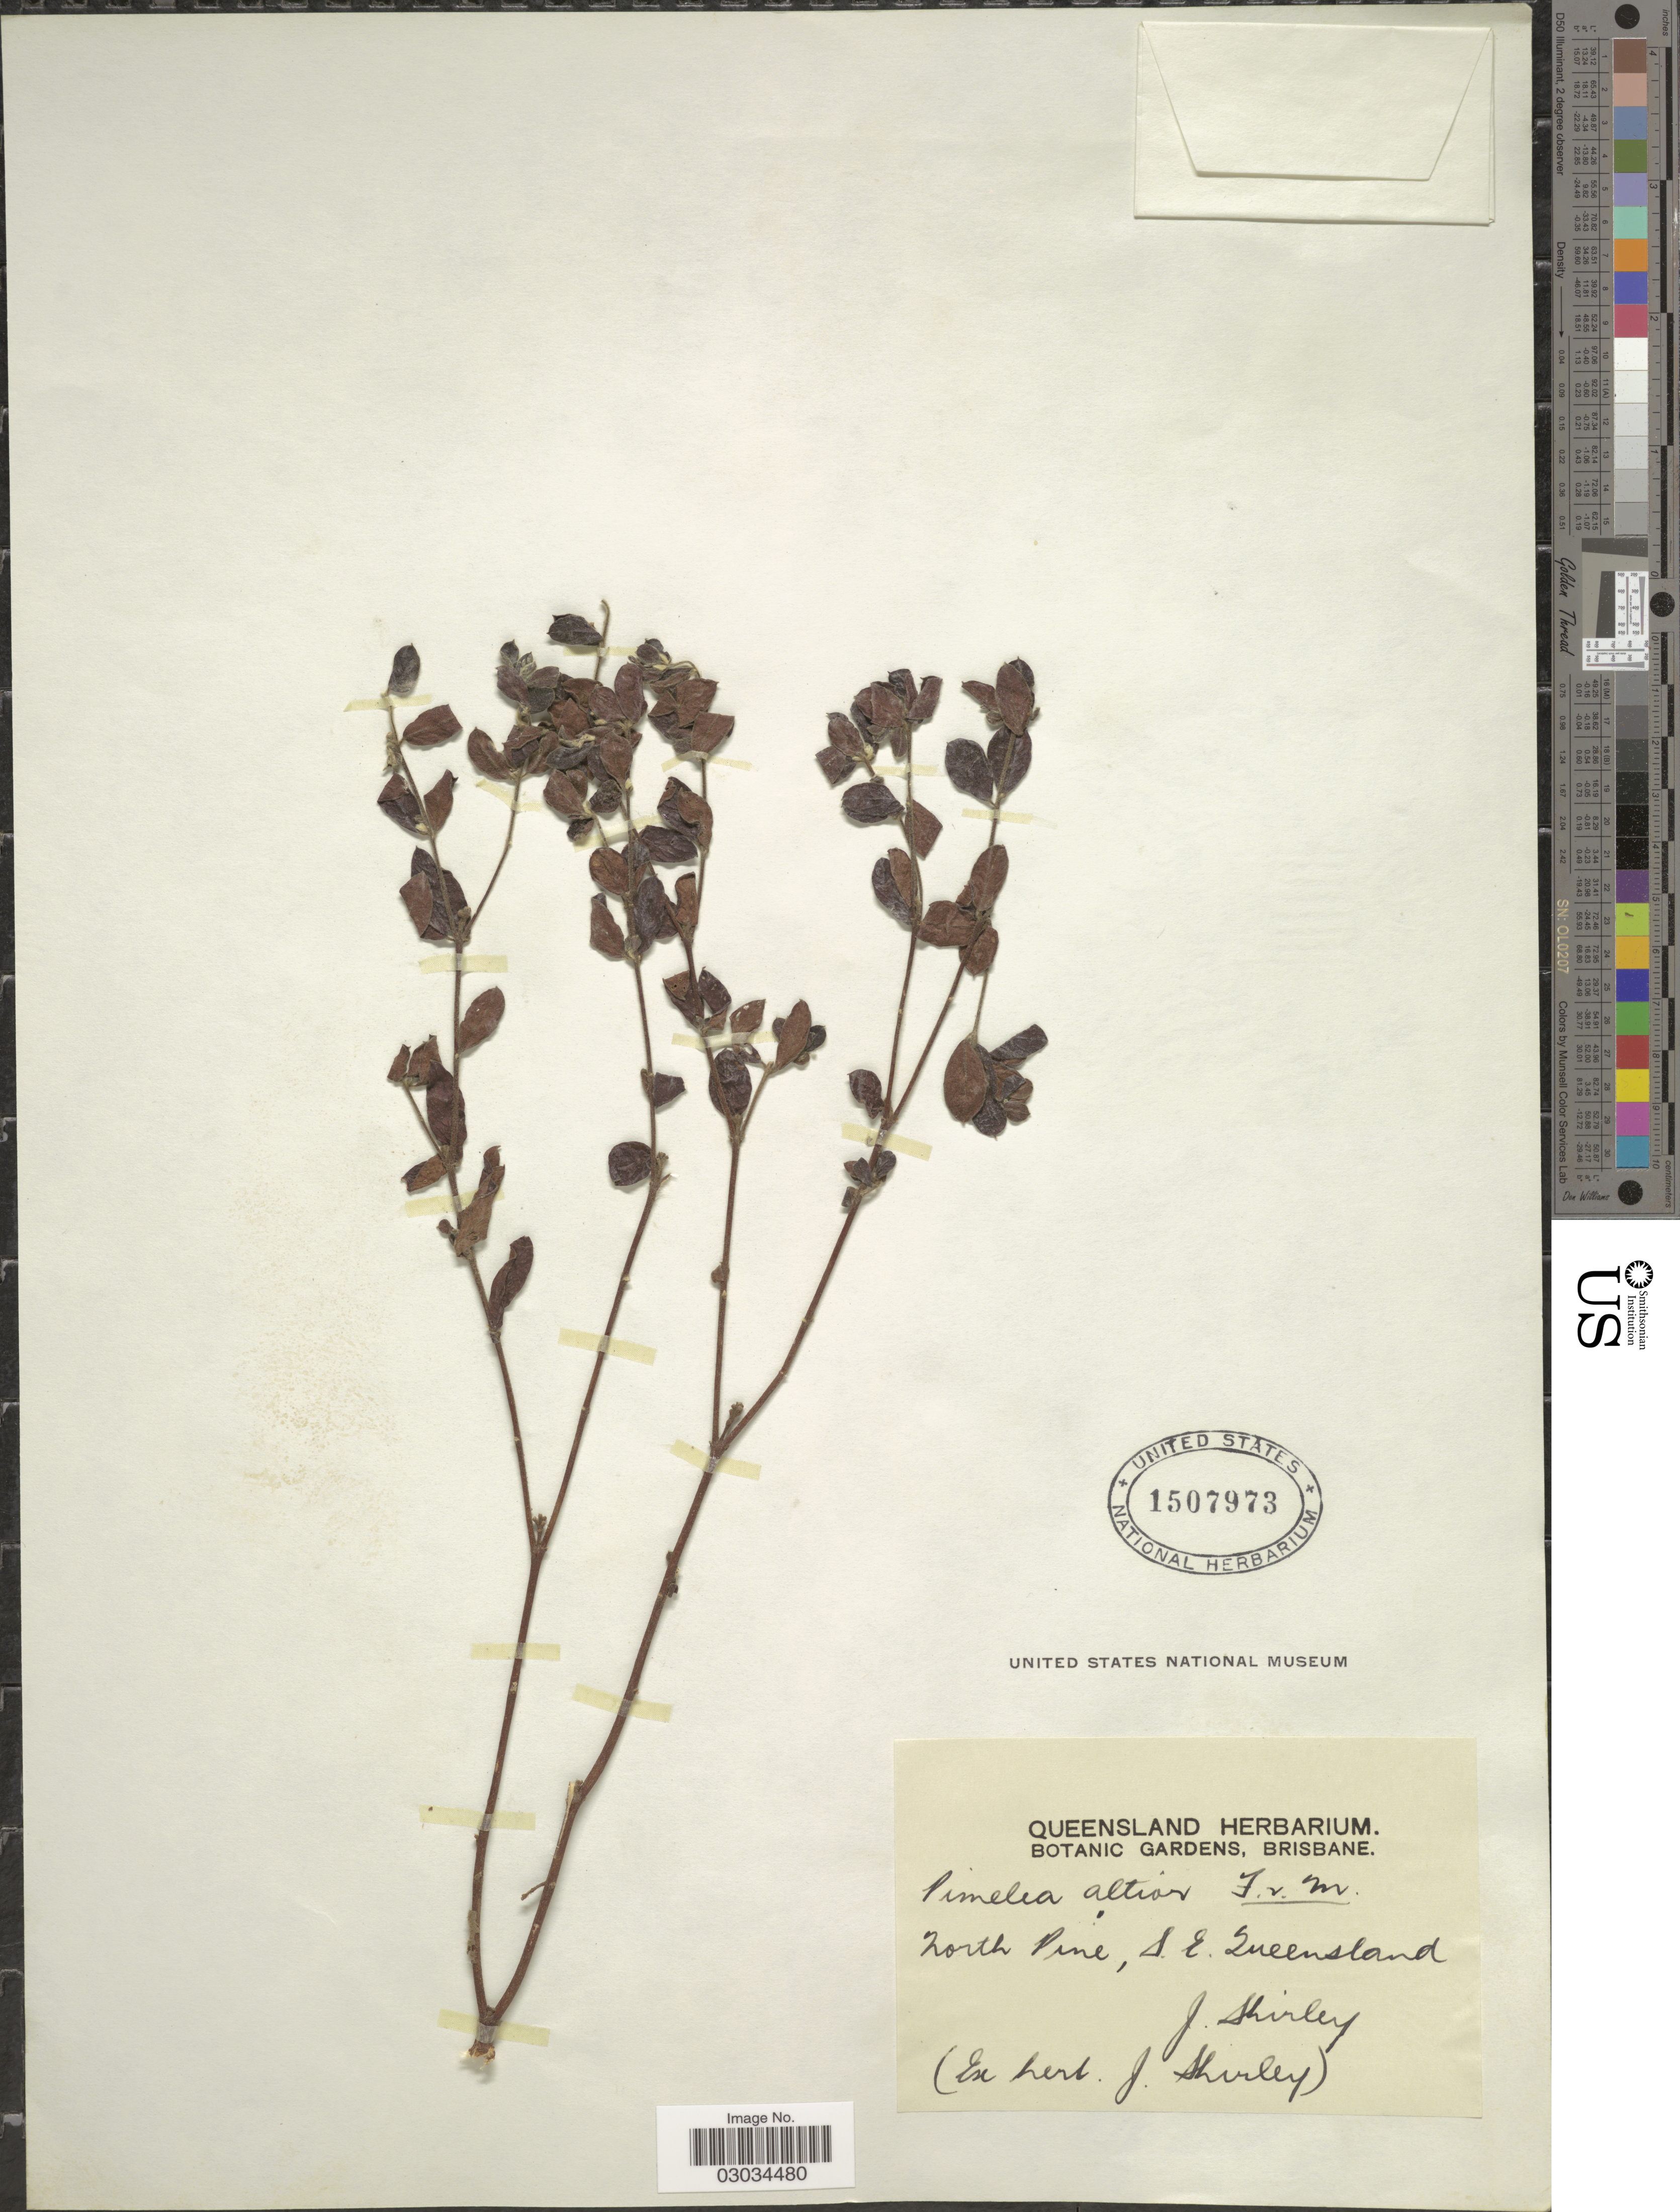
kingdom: Plantae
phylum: Tracheophyta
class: Magnoliopsida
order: Malvales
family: Thymelaeaceae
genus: Pimelea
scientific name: Pimelea altior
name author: F. Muell.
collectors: J. Shirley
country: Australia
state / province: Queensland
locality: North Pine, S. E. Queensland.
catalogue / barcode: US 1507973